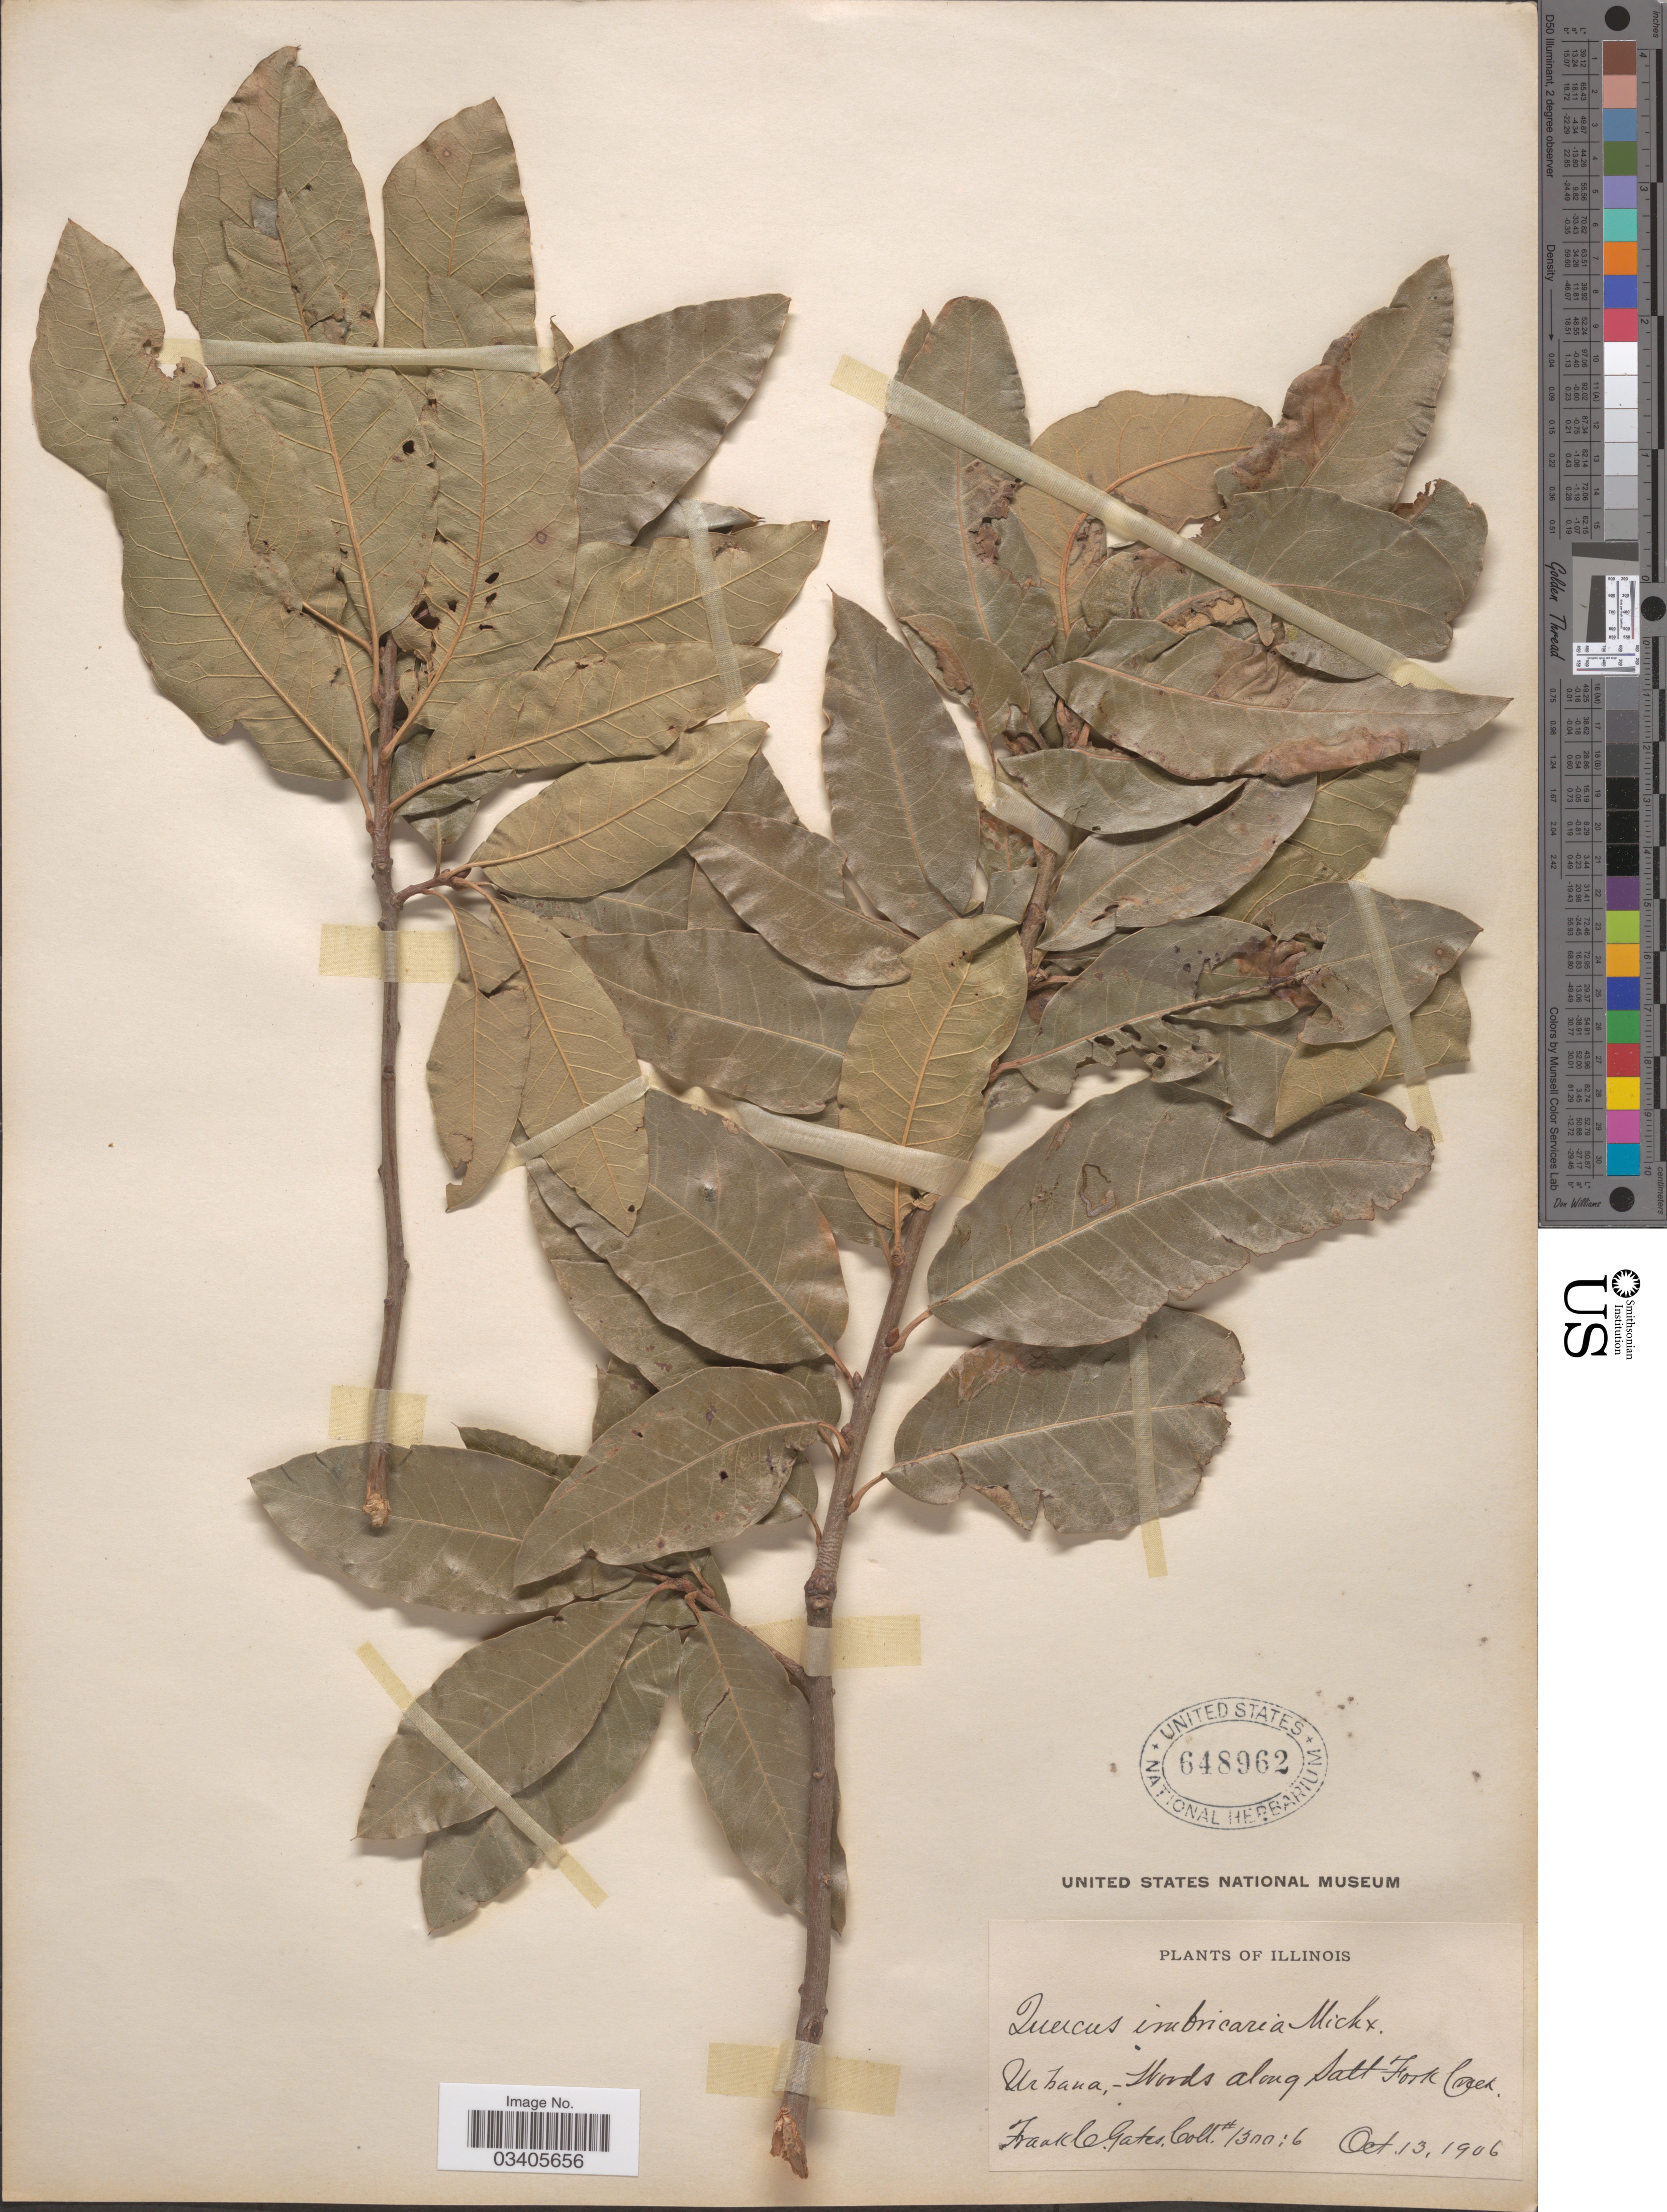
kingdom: Plantae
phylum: Tracheophyta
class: Magnoliopsida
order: Fagales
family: Fagaceae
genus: Quercus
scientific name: Quercus imbricaria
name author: Michx.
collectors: F. C. Gates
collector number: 1300:6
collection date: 1906-10-13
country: United States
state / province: Illinois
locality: Urbana, - Woods along Salt Fork Creek.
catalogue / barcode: US 648962